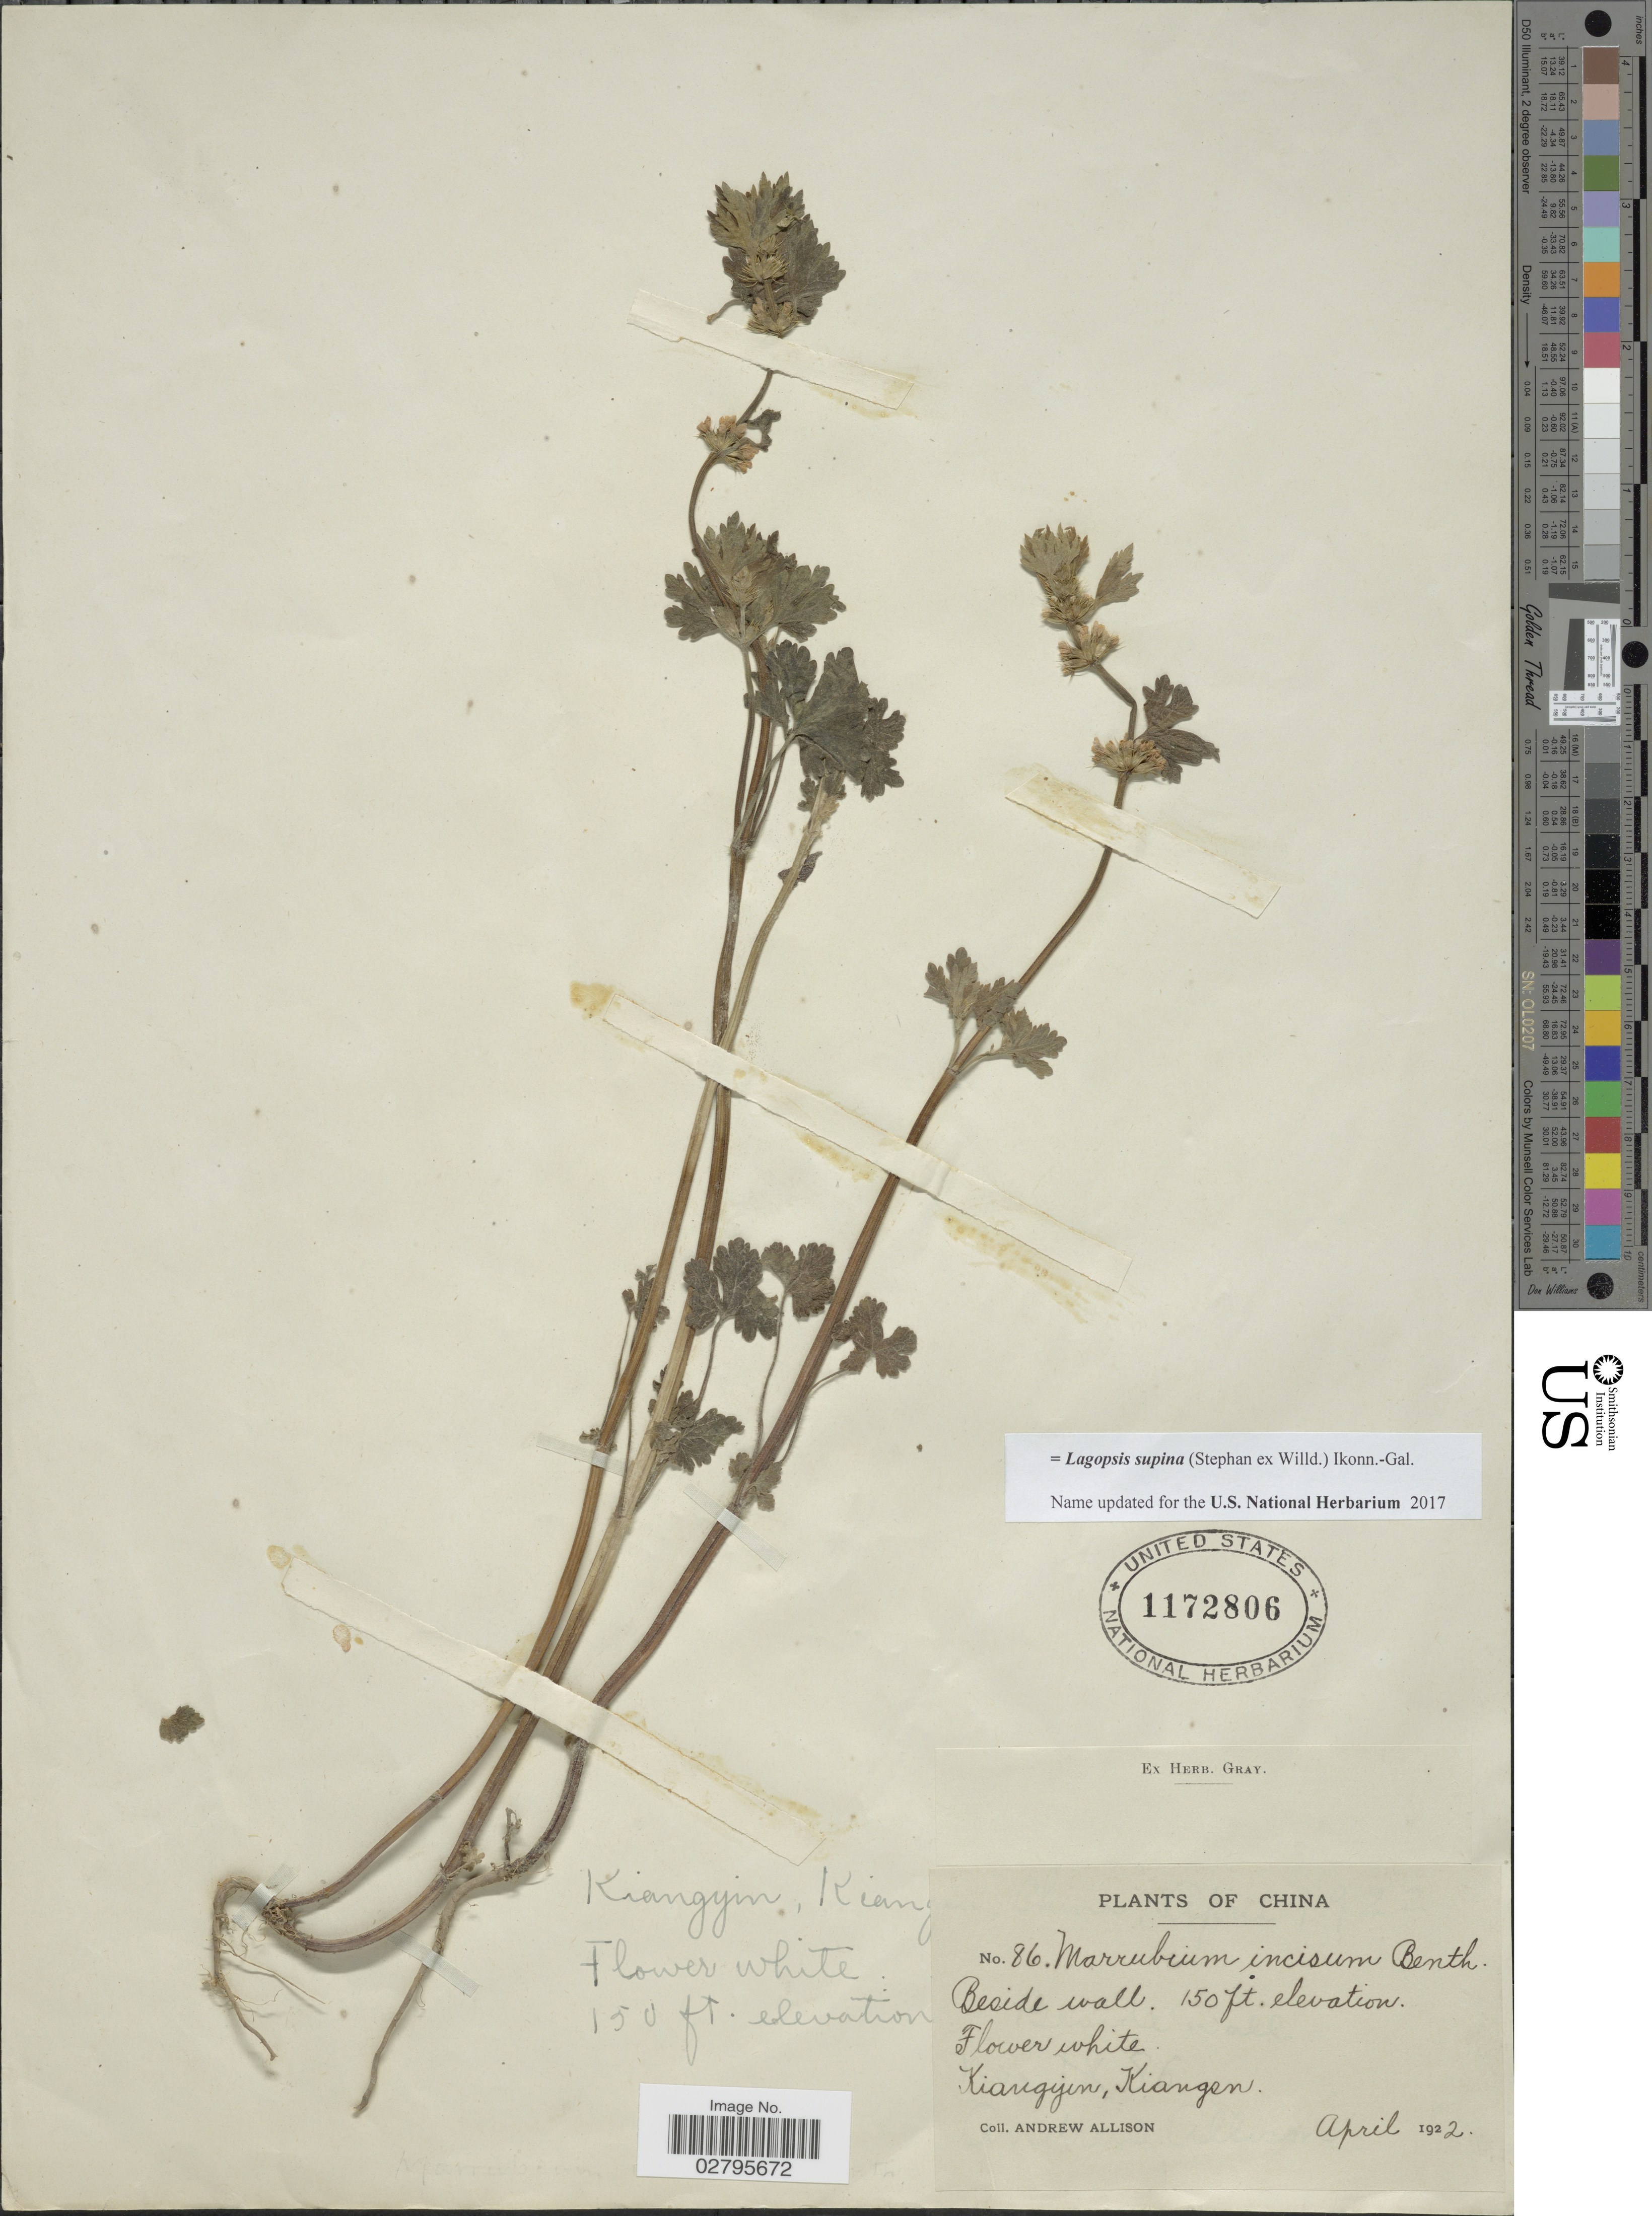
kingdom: Plantae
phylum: Tracheophyta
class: Magnoliopsida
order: Lamiales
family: Lamiaceae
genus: Lagopsis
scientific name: Lagopsis supina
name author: (Steph. ex Willd.) Ikonn.-Gal.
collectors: A. Allison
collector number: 86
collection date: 1922-04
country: China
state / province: Jiangsu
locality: Kiangyin, Kiangsu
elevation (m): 46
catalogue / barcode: US 1172806